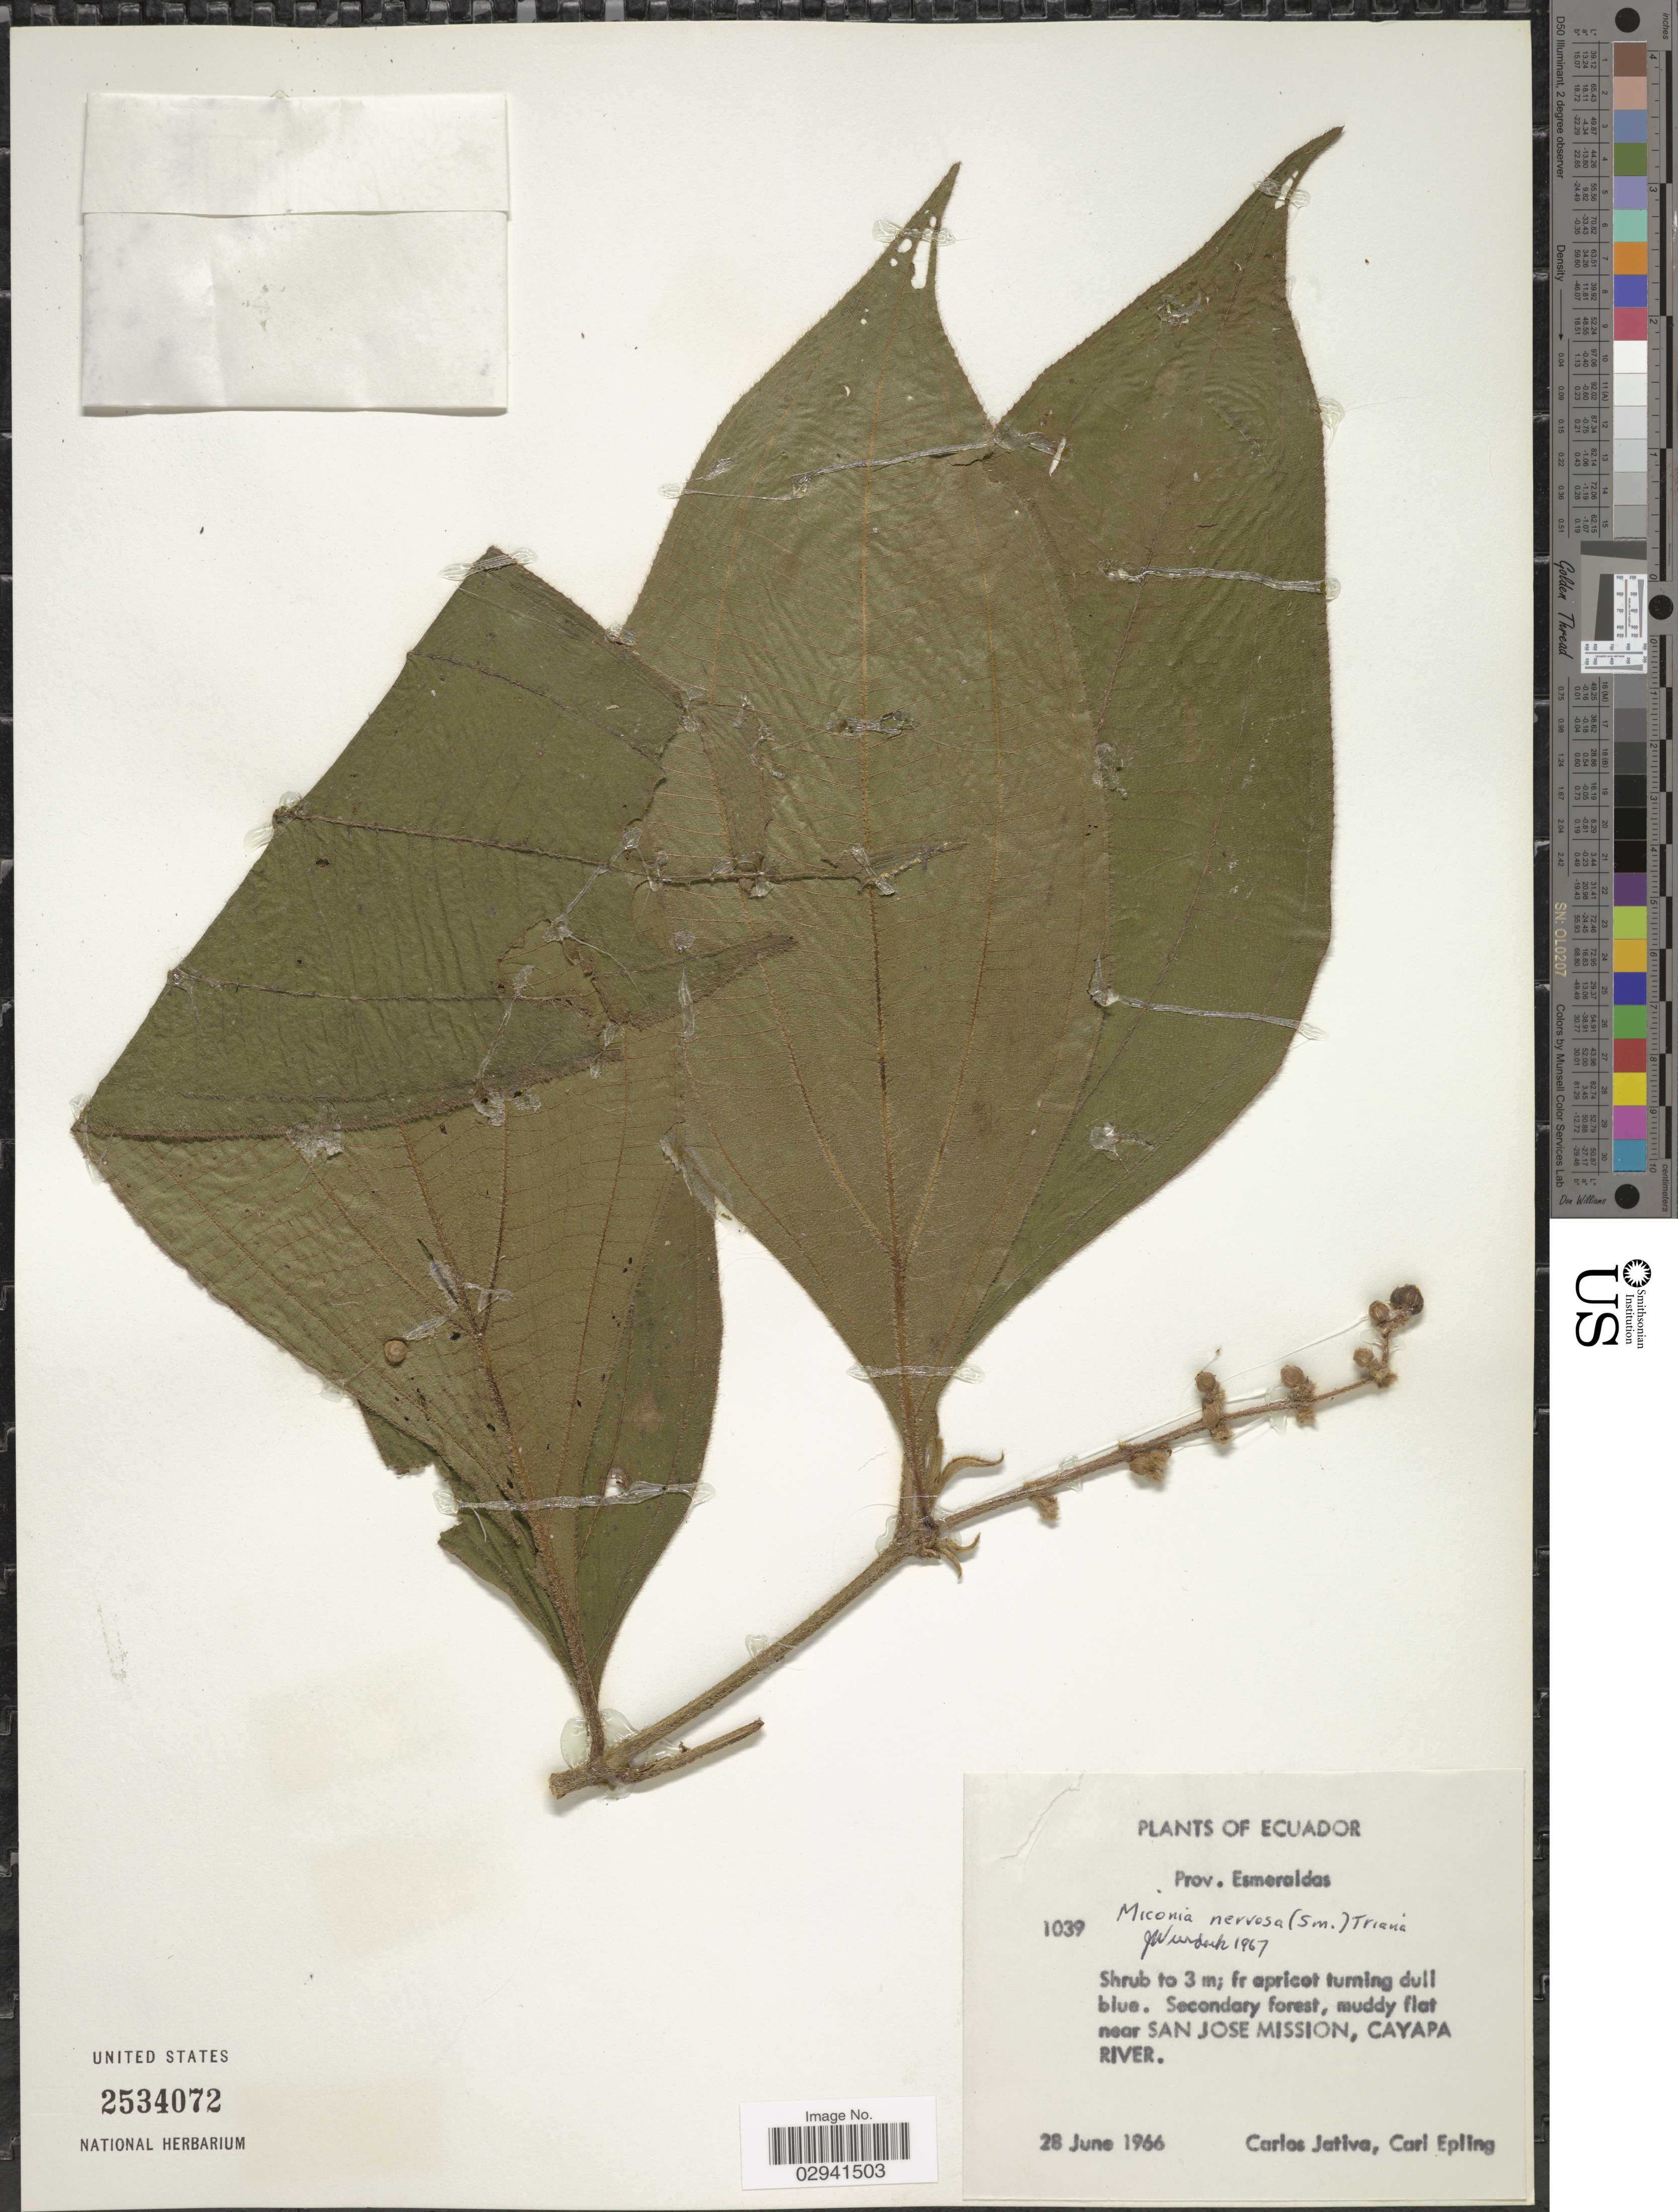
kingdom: Plantae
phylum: Tracheophyta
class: Magnoliopsida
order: Myrtales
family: Melastomataceae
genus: Miconia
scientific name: Miconia nervosa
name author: (Sm.) Triana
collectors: C. D. Játiva & C. C. Epling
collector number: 1039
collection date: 1966-06-28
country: Ecuador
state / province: Esmeraldas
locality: Secondary forest, muddy flat near San Jose Mission, Cayapa River.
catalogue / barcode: US 2534072